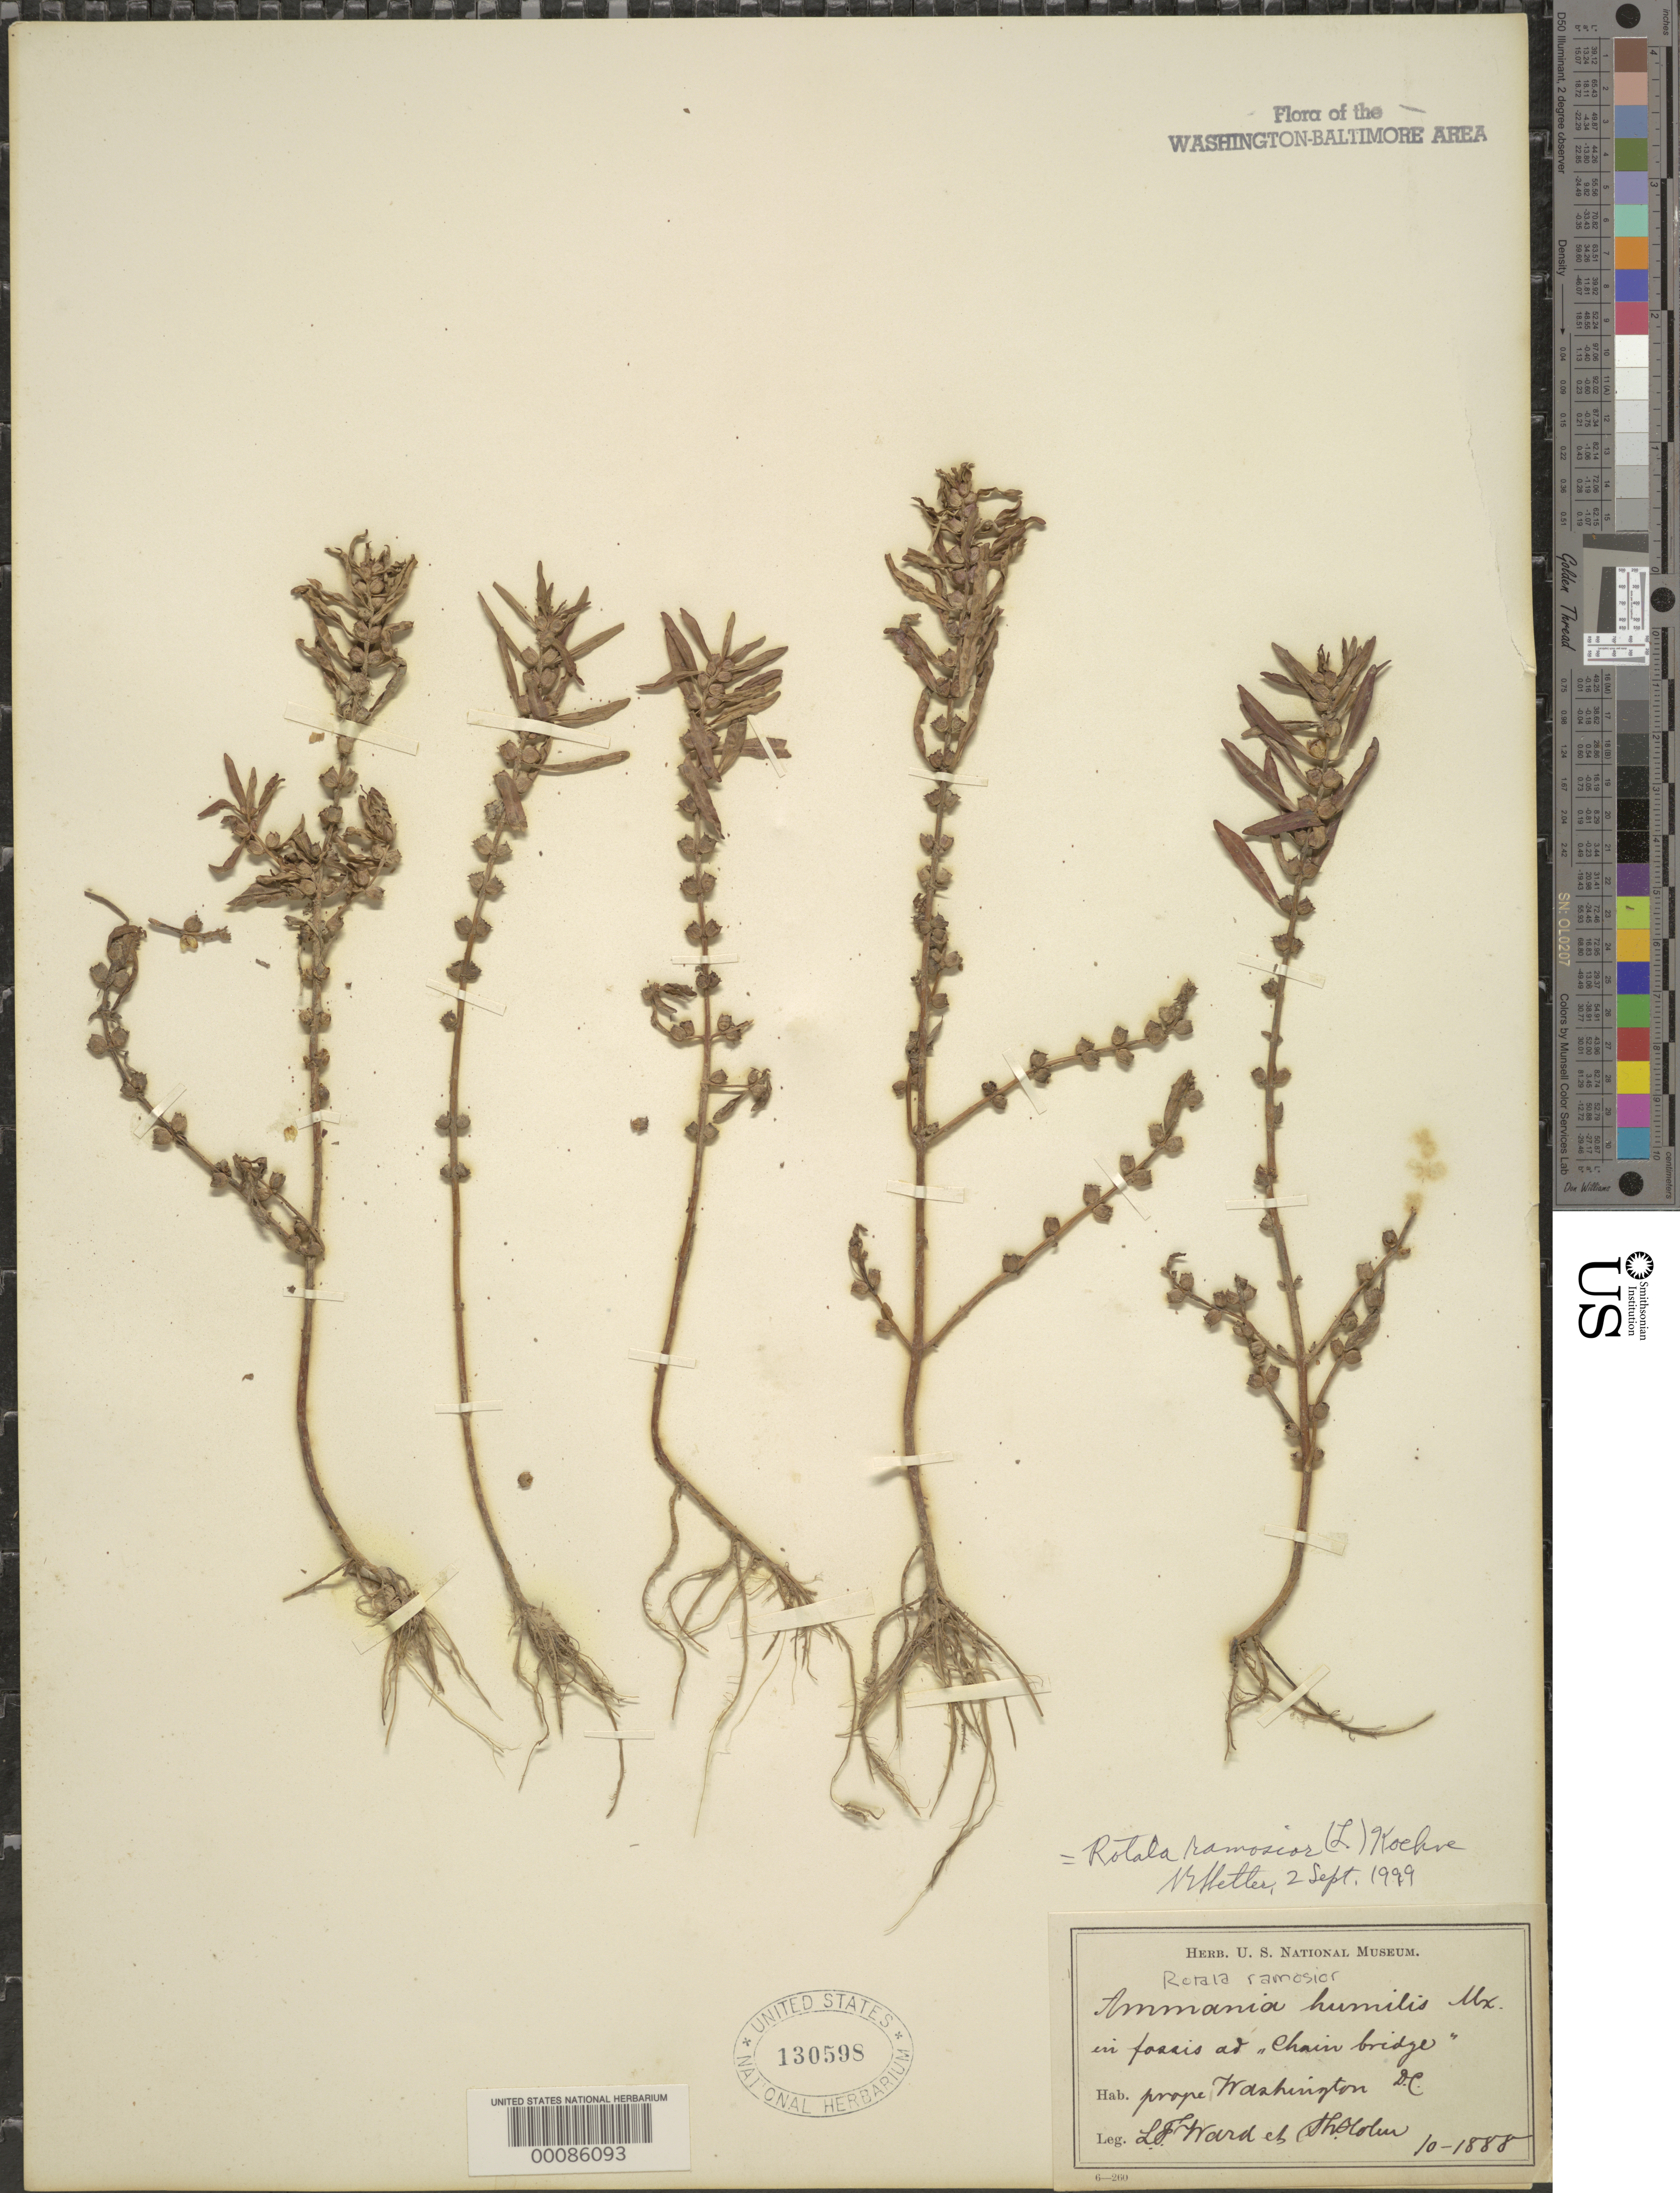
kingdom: Plantae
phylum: Tracheophyta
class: Magnoliopsida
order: Myrtales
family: Lythraceae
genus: Rotala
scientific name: Rotala ramosior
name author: (L.) Koehne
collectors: L. F. Ward & T. H. Holm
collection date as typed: Oct 1888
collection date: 1888-10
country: United States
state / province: District of Columbia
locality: Chain Bridge C. and O. Canal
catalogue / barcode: US 130598